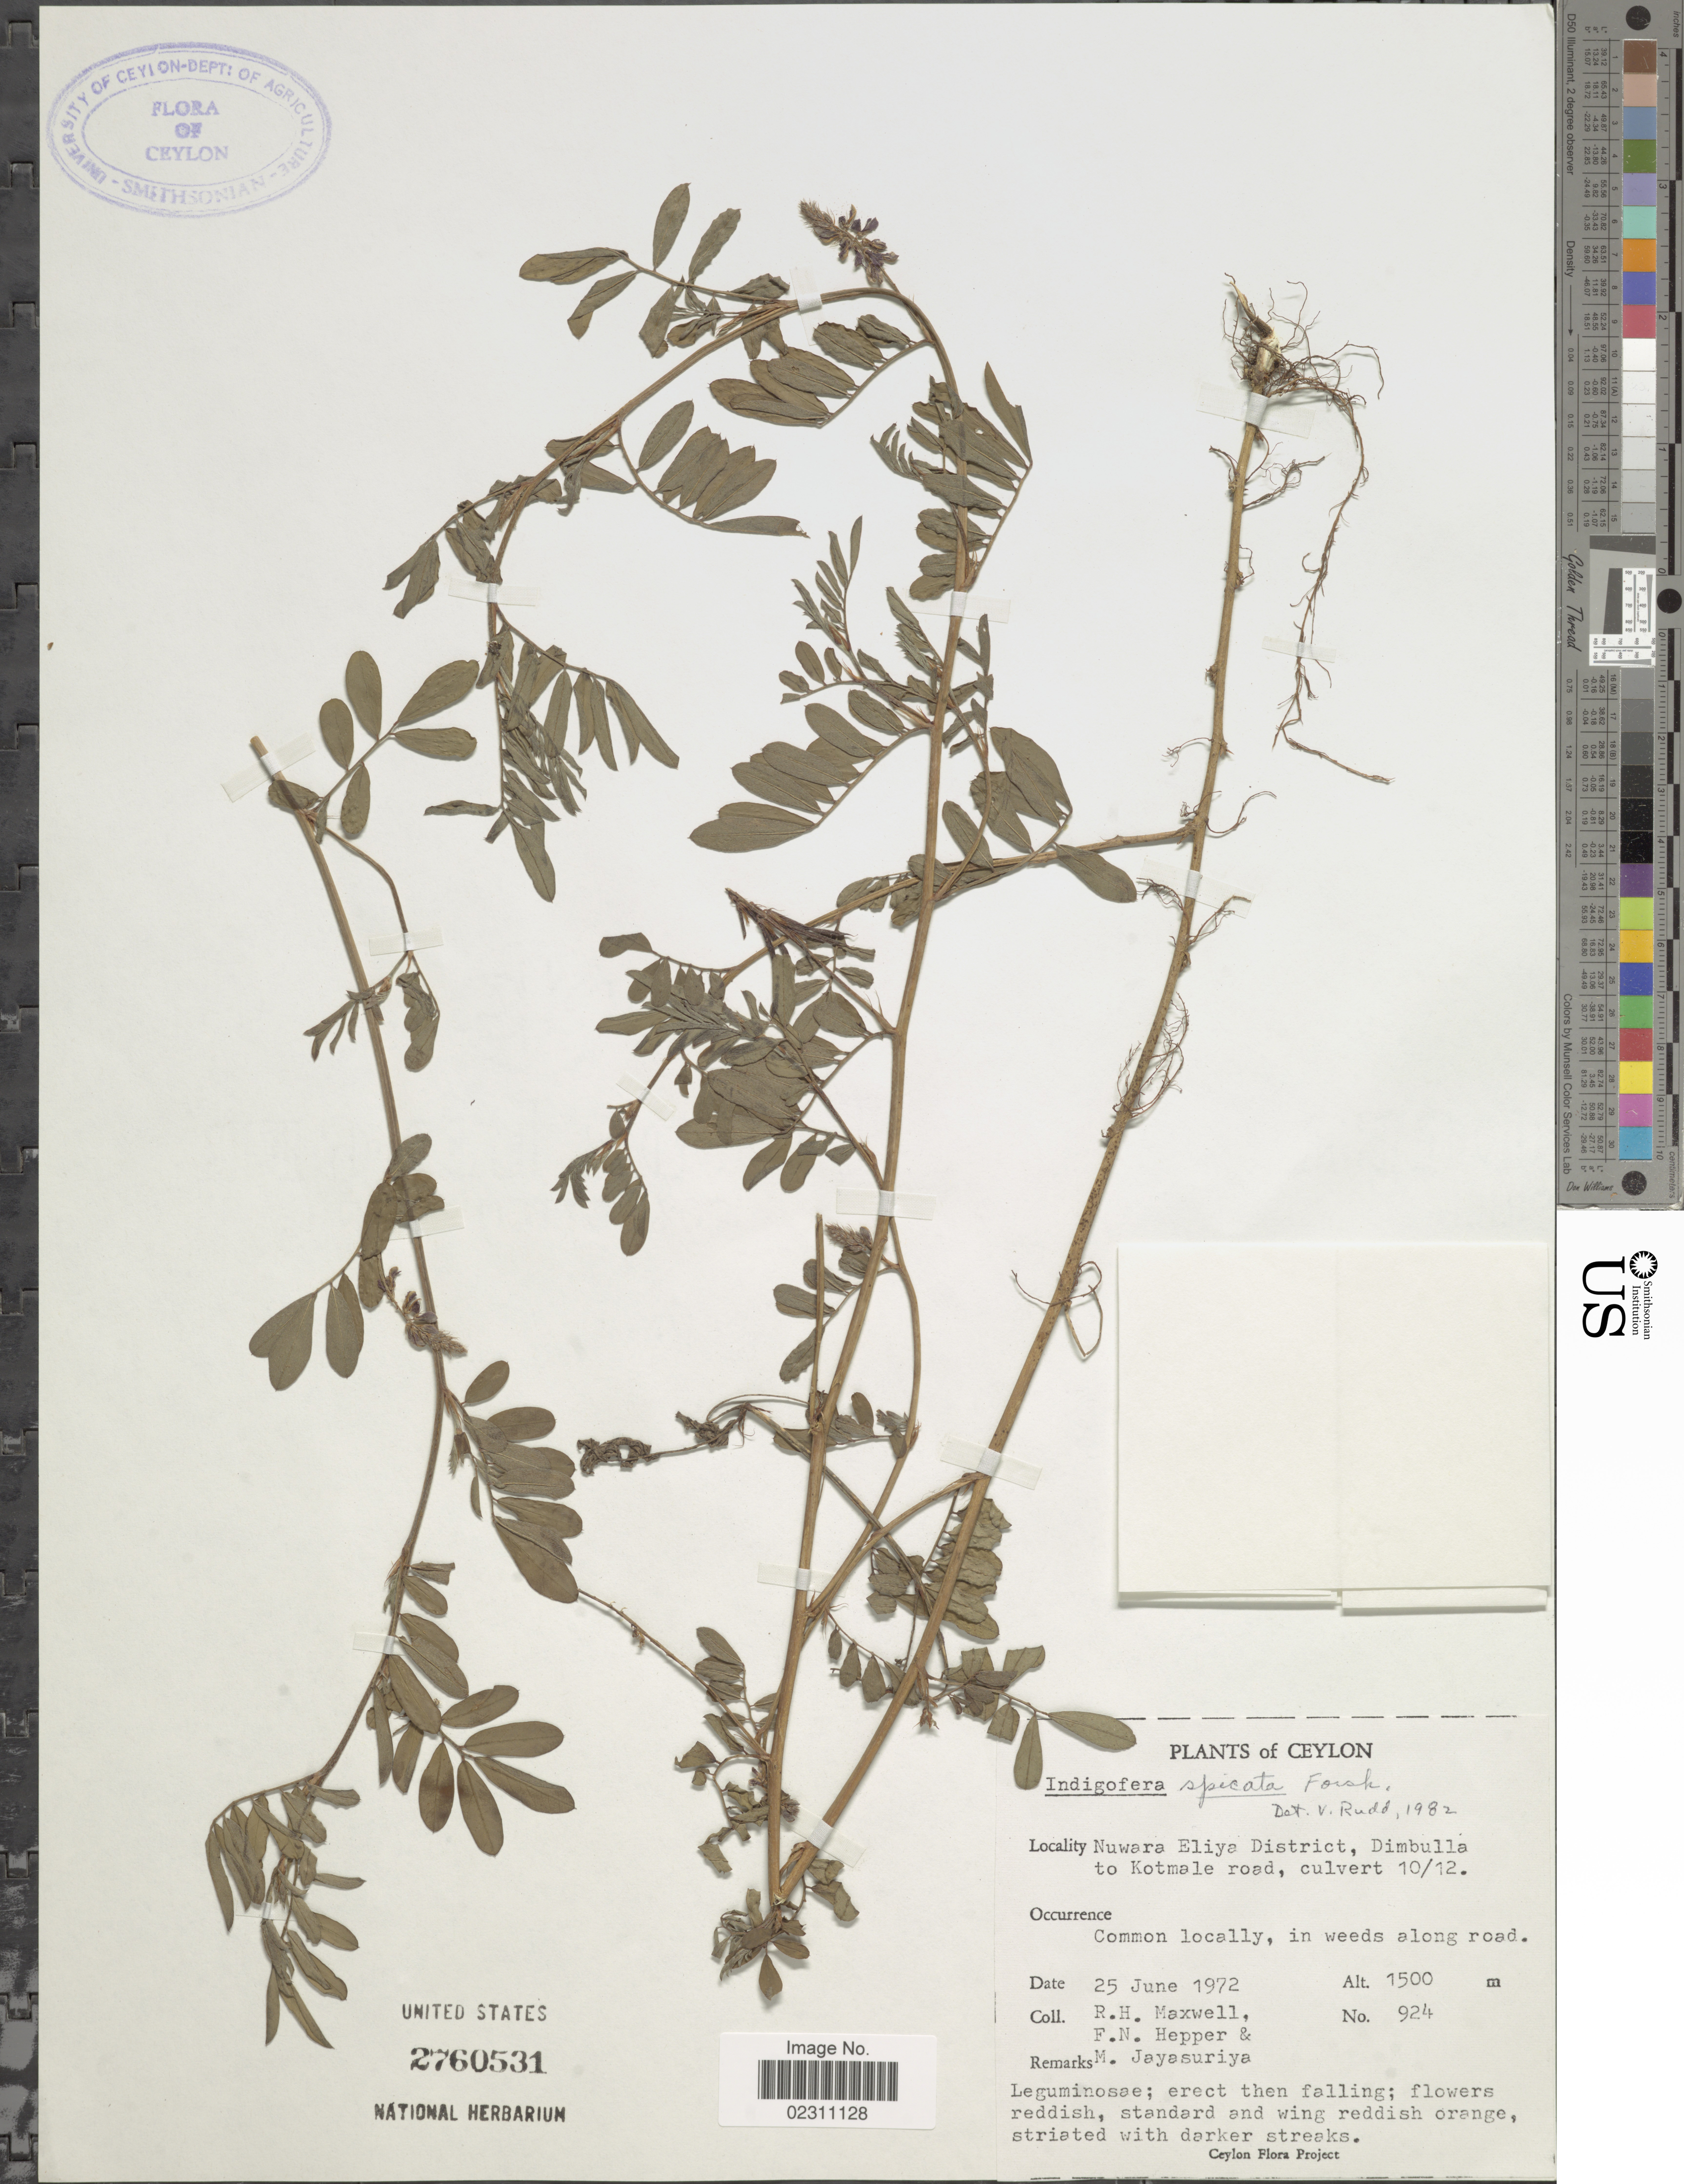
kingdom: Plantae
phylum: Tracheophyta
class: Magnoliopsida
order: Fabales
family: Fabaceae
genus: Indigofera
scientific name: Indigofera hendecaphylla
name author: Jacq.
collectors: R. Maxwell, F. Hepper & M. Jayasuriya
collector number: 924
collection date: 1972-06-25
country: Sri Lanka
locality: Ceylon, Nuwara Eliya District, Dimbulla to Kotmale road, culvert 10/12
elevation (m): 1500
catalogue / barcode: US 2760531